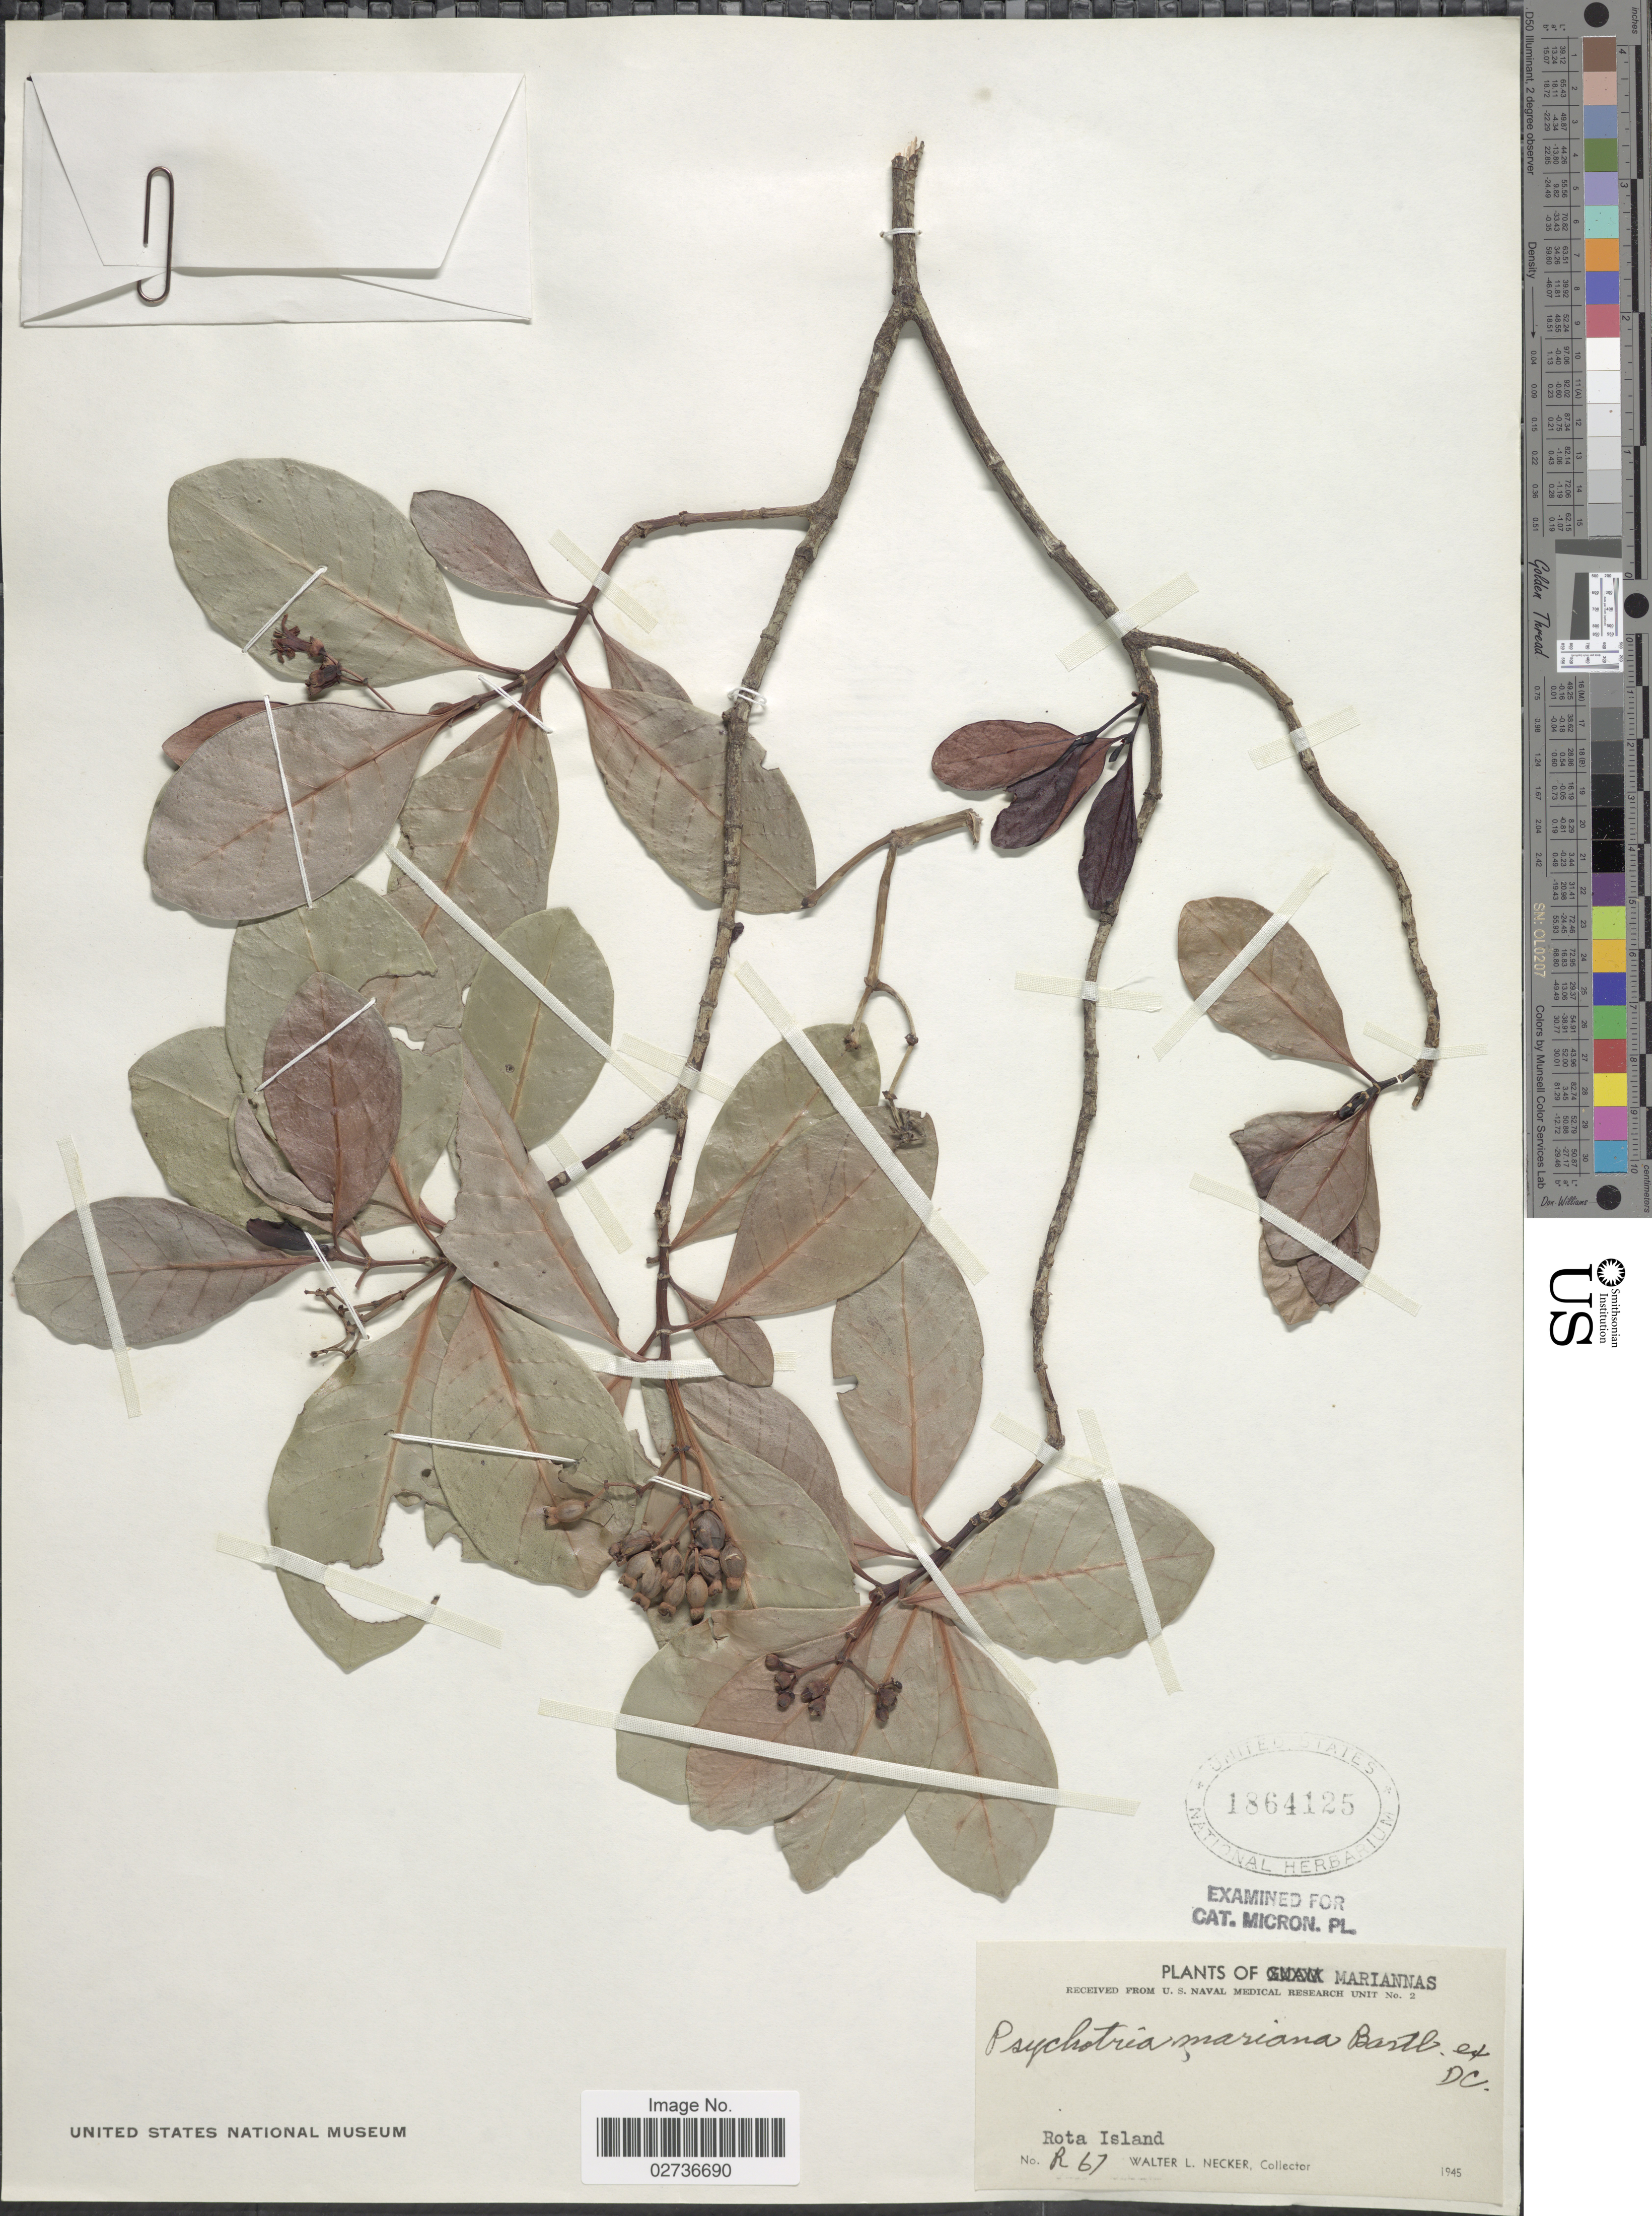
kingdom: Plantae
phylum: Tracheophyta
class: Magnoliopsida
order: Gentianales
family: Rubiaceae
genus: Psychotria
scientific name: Psychotria mariana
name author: Bartl. ex DC.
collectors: W. L. Necker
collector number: R 67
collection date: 1945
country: Northern Mariana Islands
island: Rota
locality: Rota Island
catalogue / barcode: US 1864125